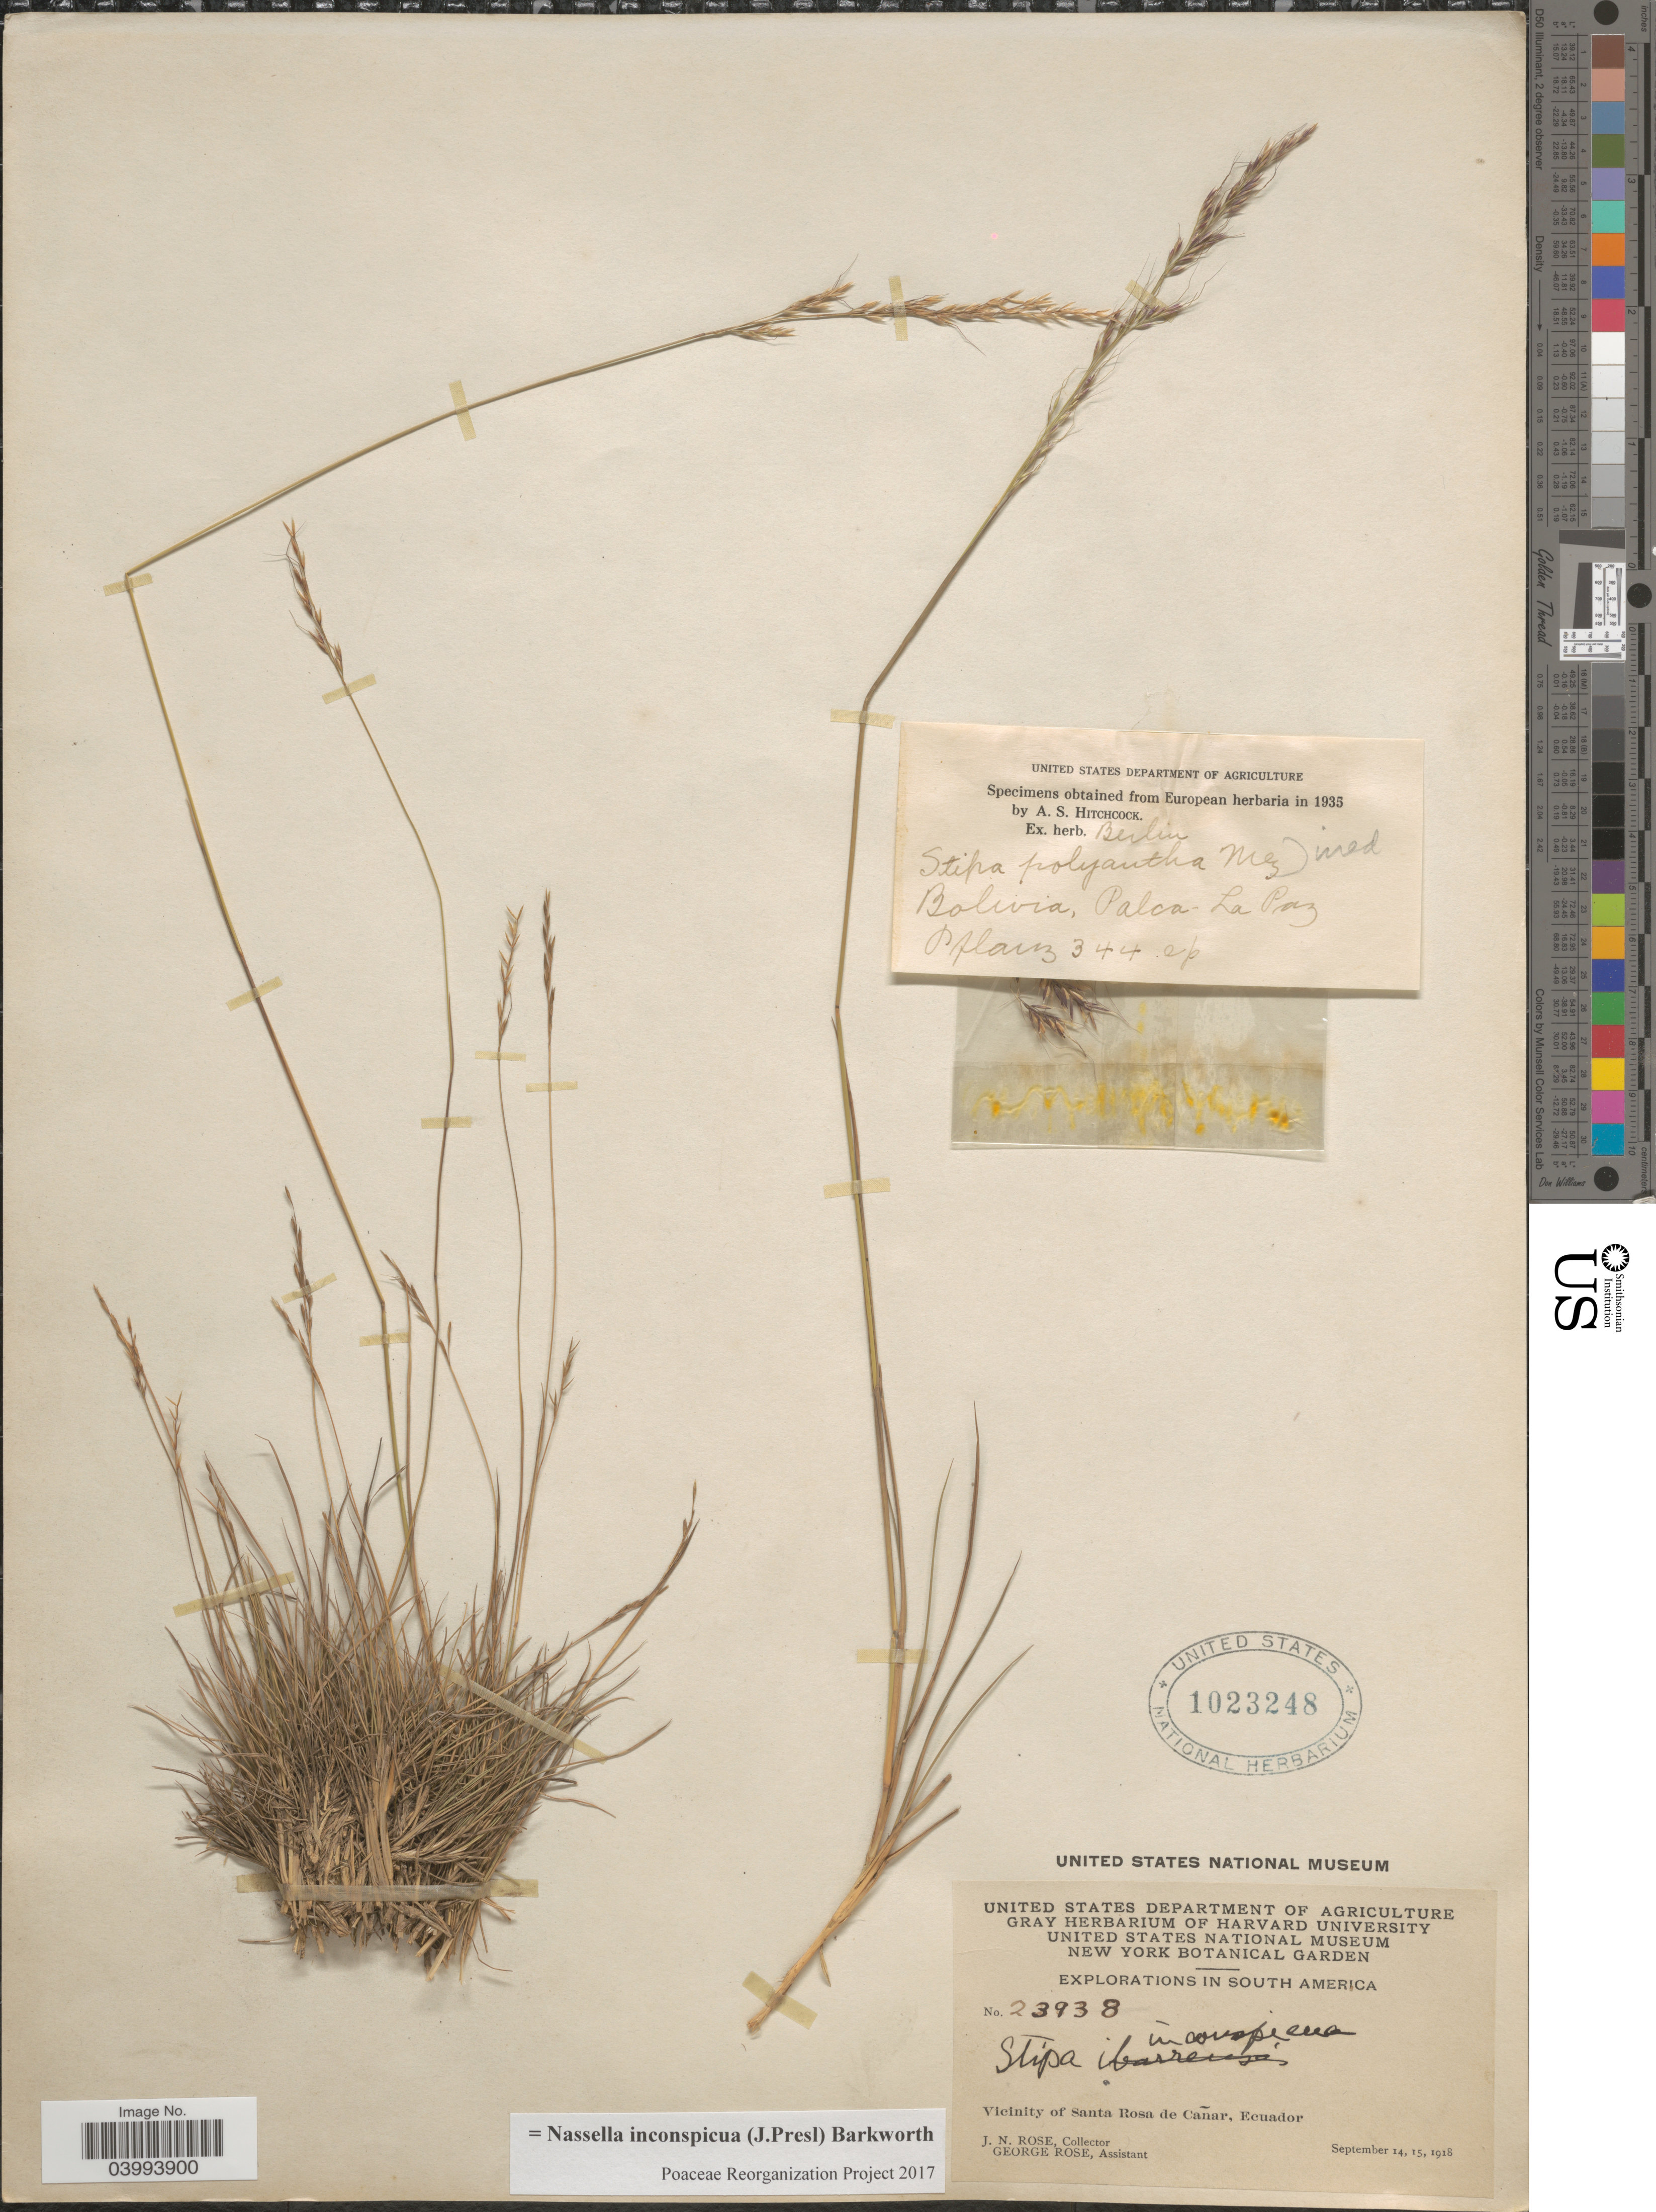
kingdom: Plantae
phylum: Tracheophyta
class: Liliopsida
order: Poales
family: Poaceae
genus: Nassella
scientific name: Nassella inconspicua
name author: (J. Presl) Barkworth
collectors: J. N. Rose & G. Rose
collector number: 23938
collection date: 1918-09-14/1918-09-15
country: Ecuador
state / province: Cañar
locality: Vicinity of Santa Rosa de Cañar.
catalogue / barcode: US 1023248